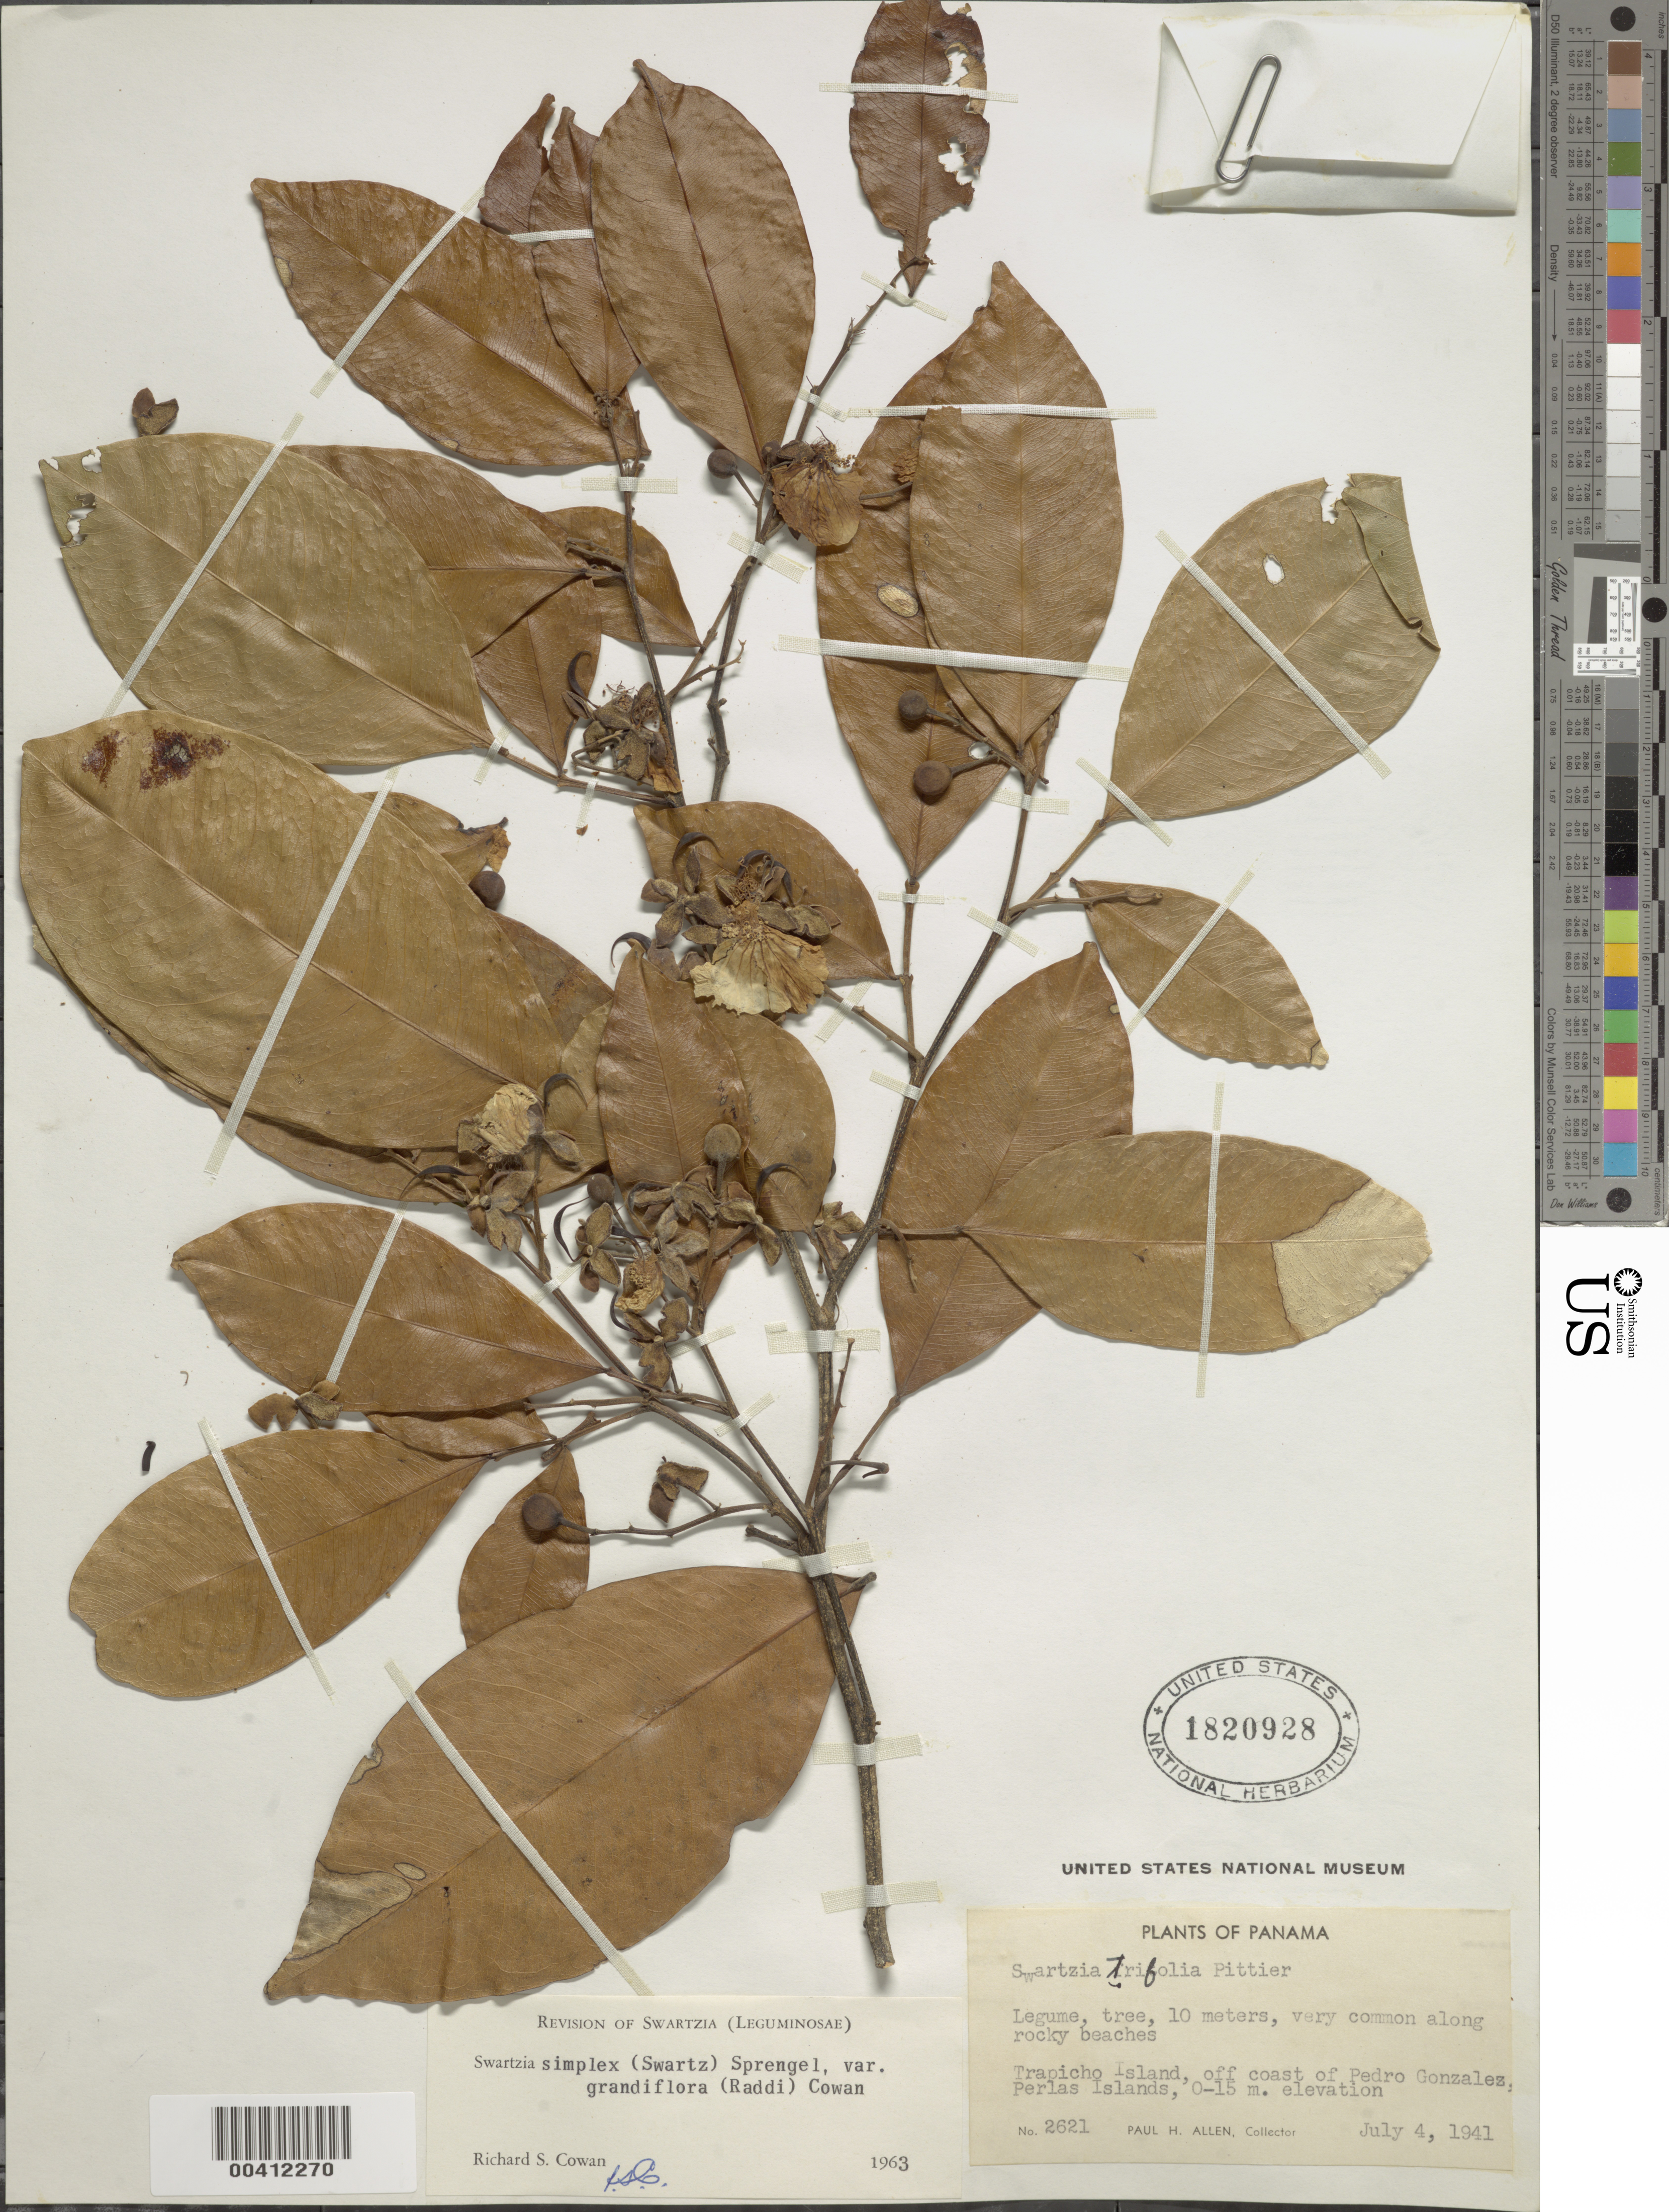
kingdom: Plantae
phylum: Tracheophyta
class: Magnoliopsida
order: Fabales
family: Fabaceae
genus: Swartzia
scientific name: Swartzia simplex var. grandiflora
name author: (Raddi) R.S. Cowan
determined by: Cowan, R. S.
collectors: P. H. Allen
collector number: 2621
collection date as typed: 04 Jul 1941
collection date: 1941-07-04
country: Panama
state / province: Panamá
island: Trapiche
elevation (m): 0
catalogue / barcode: US 1820928